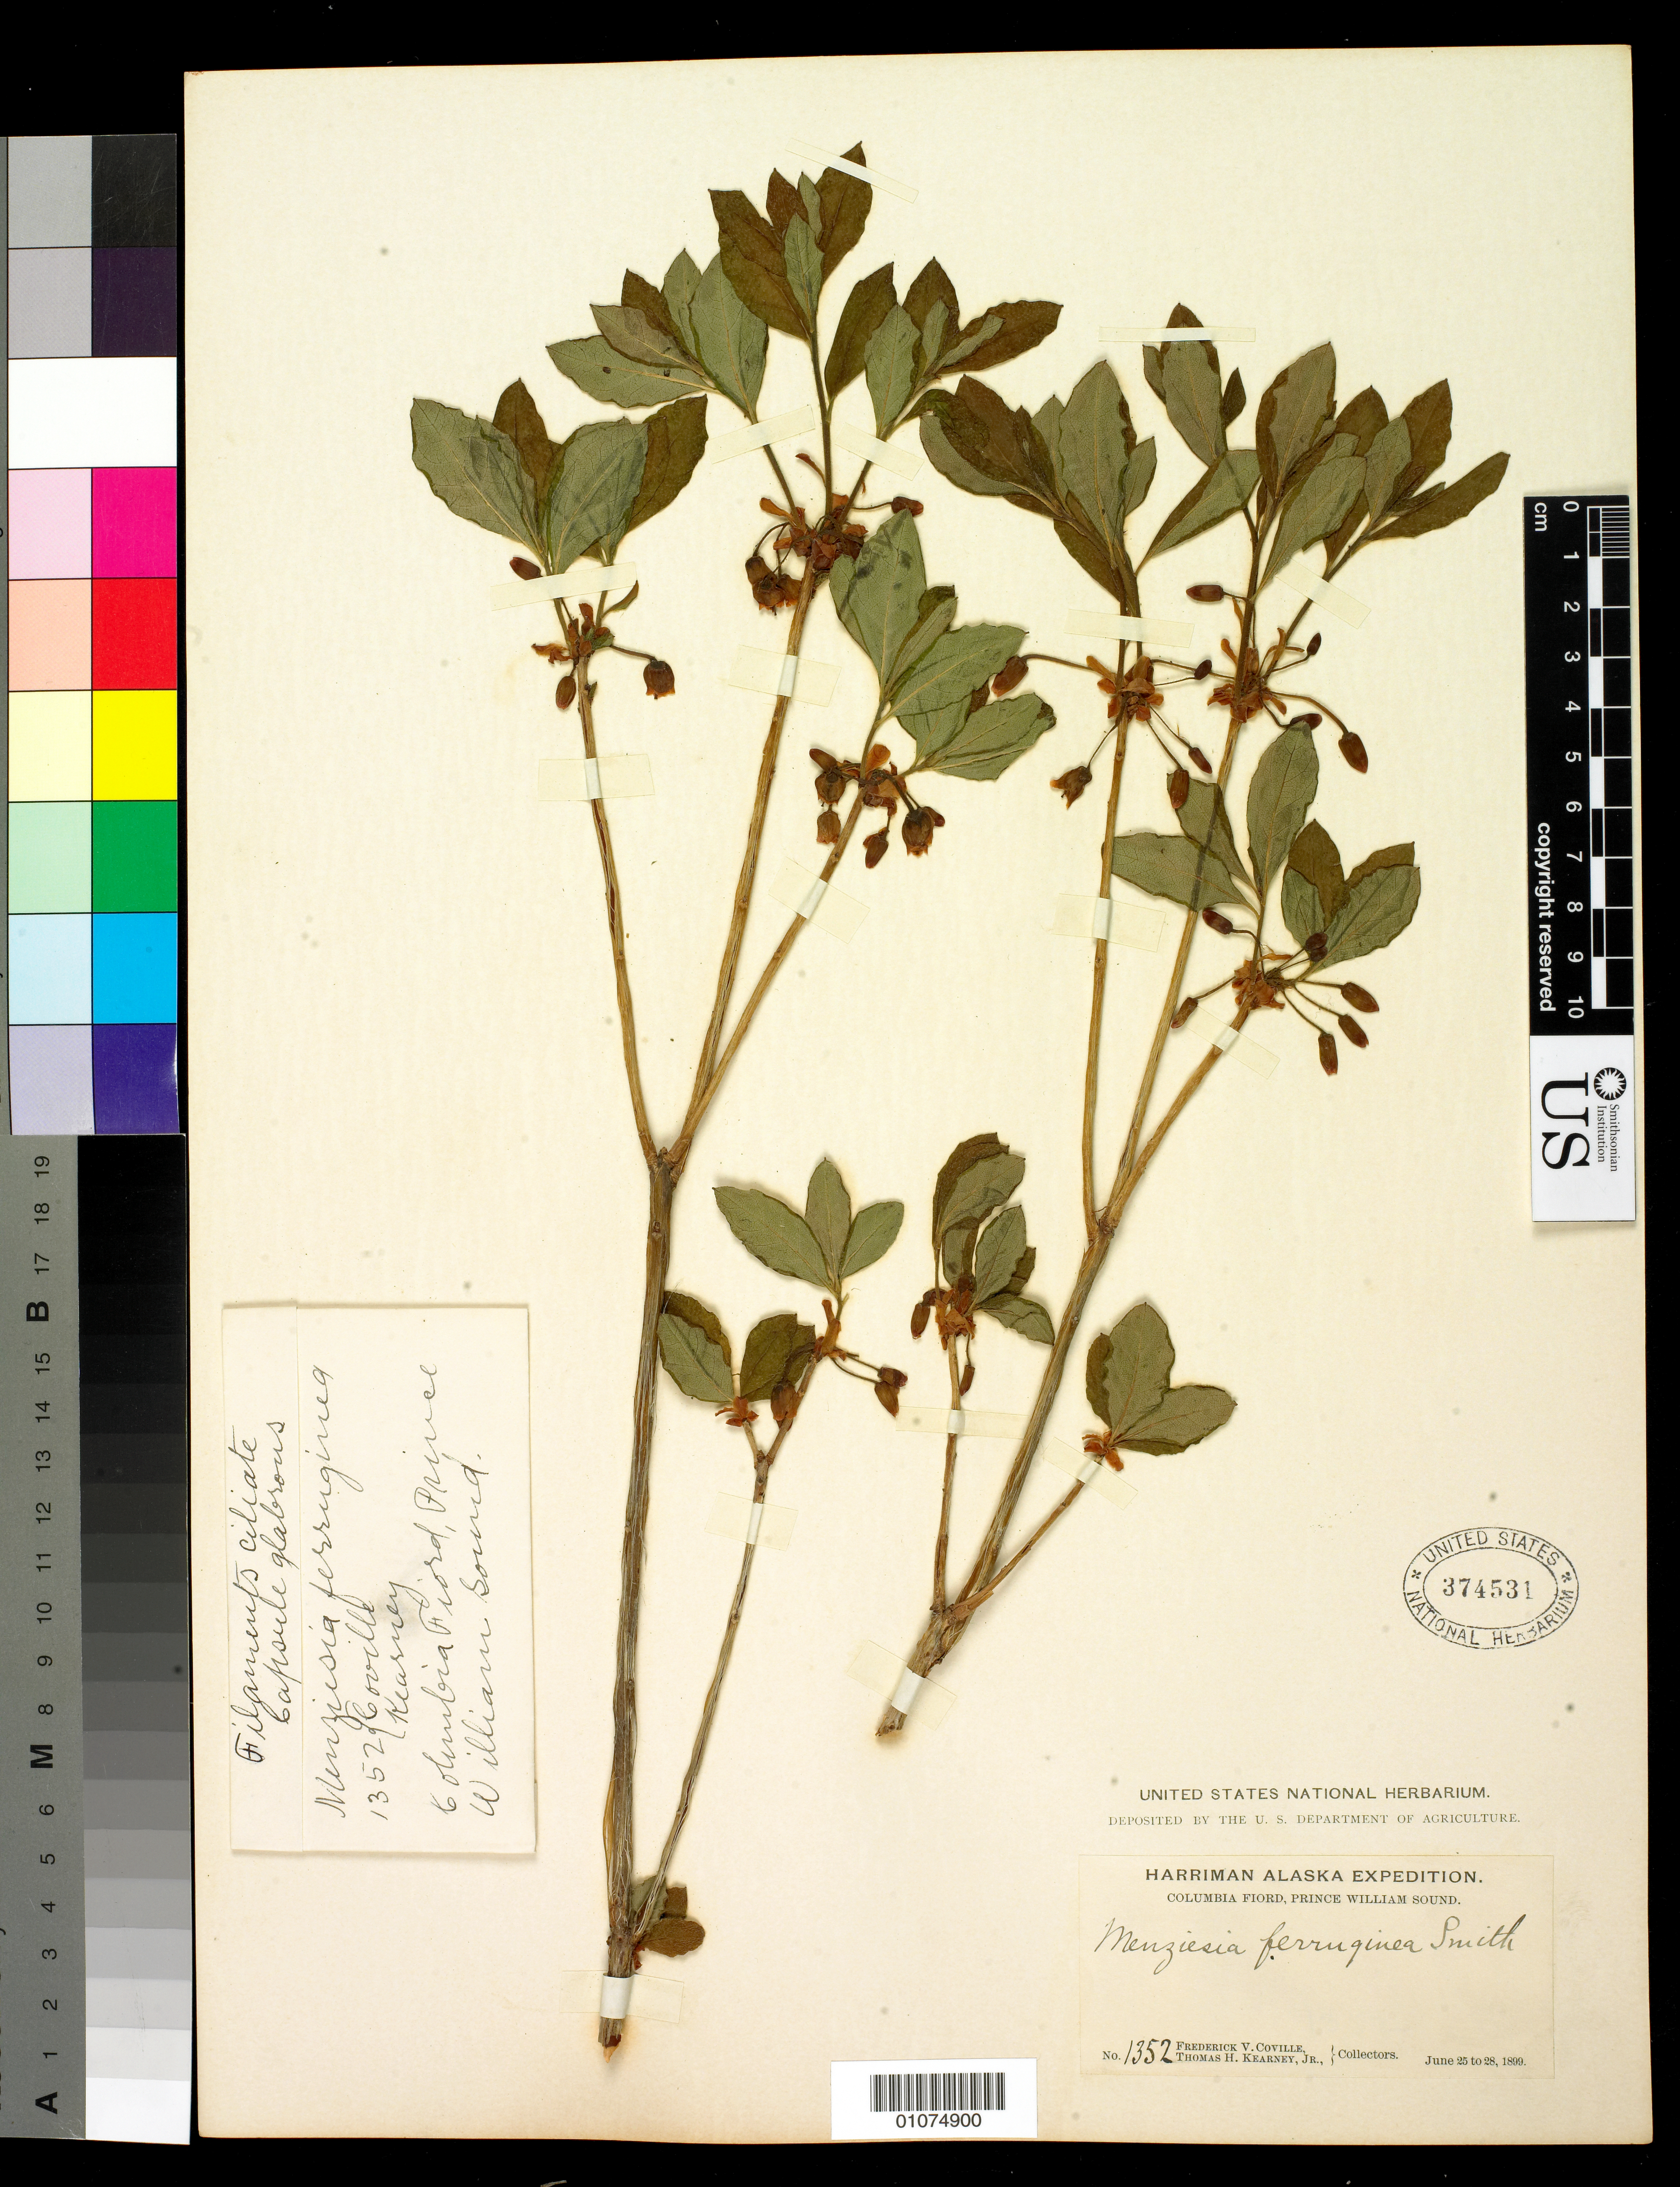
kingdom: Plantae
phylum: Tracheophyta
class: Magnoliopsida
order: Ericales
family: Ericaceae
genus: Menziesia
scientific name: Menziesia ferruginea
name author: Sm.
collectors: F. V. Coville & T. H. Kearney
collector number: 1352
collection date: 1899-06-25/1899-06-28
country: United States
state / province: Alaska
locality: Columbia Fiord, Prince William Sound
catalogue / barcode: US 374531